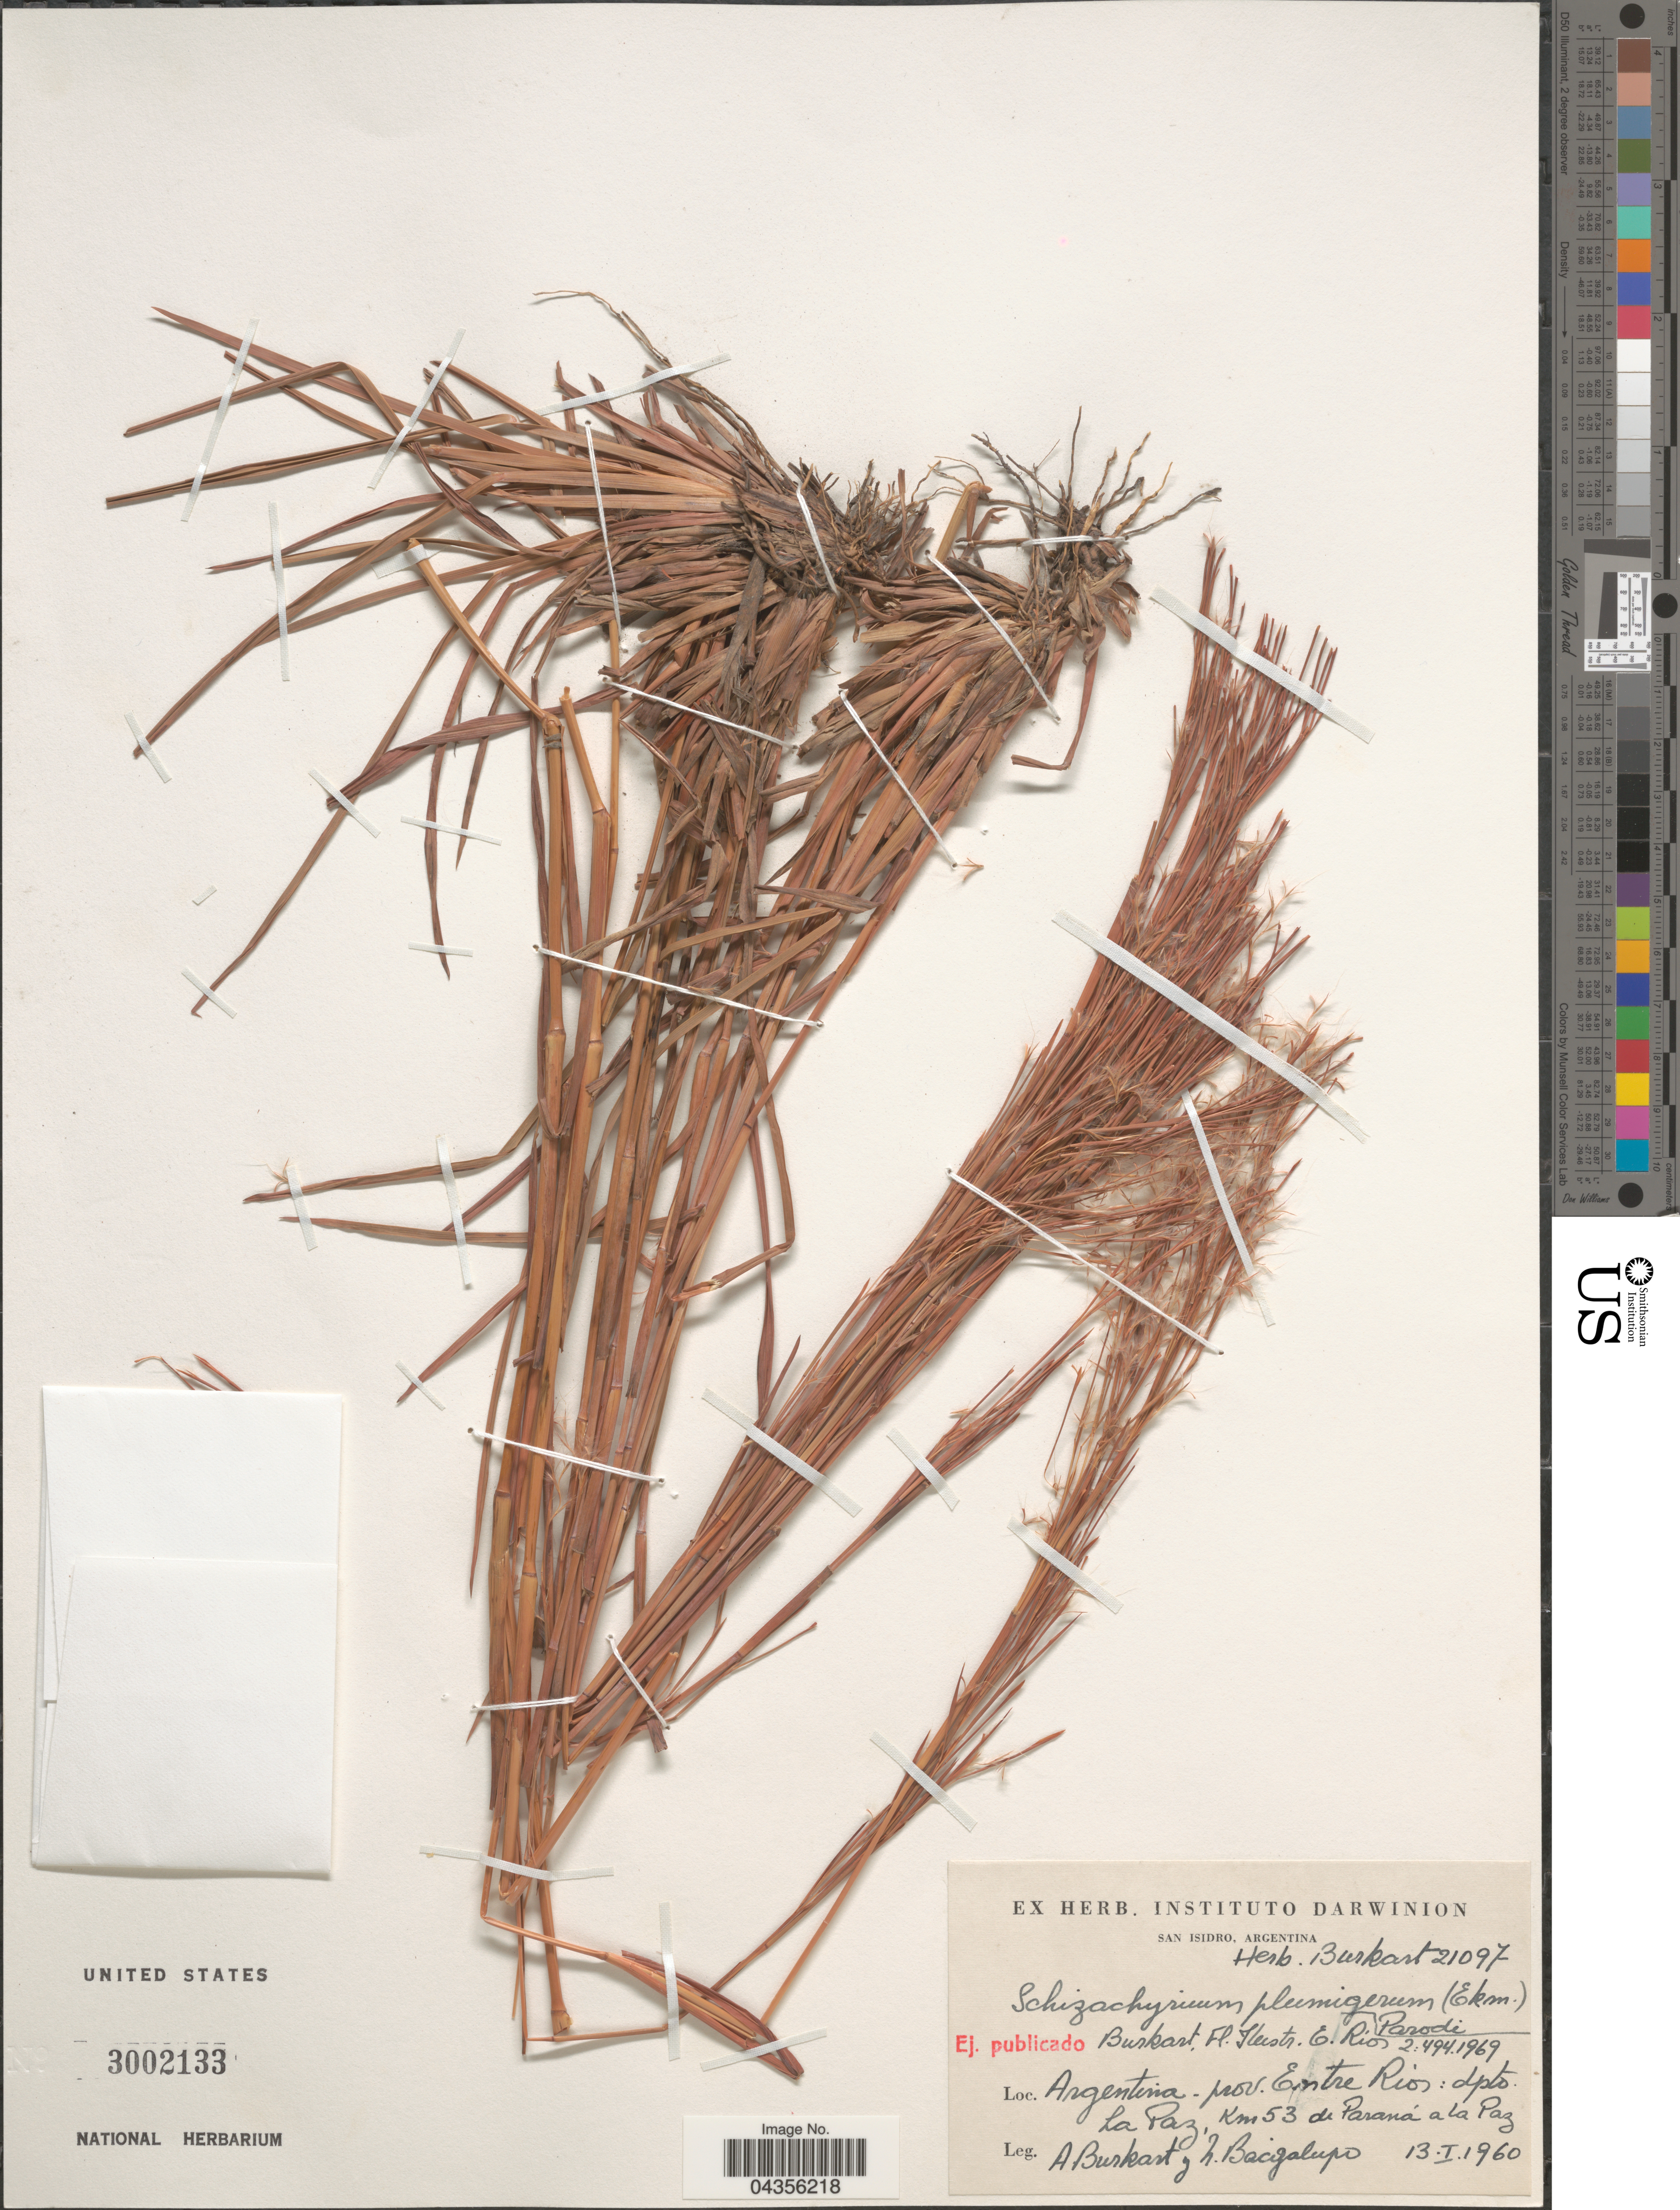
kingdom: Plantae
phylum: Tracheophyta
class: Liliopsida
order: Poales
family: Poaceae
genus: Schizachyrium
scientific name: Schizachyrium condensatum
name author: (Kunth) Nees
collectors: A. E. Burkart & N. M. Bacigalupo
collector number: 21097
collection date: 1960-01-13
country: Argentina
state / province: Entre Rios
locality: Dpto. La Paz, Km 53 de Paraná de la Paz.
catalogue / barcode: US 3002133